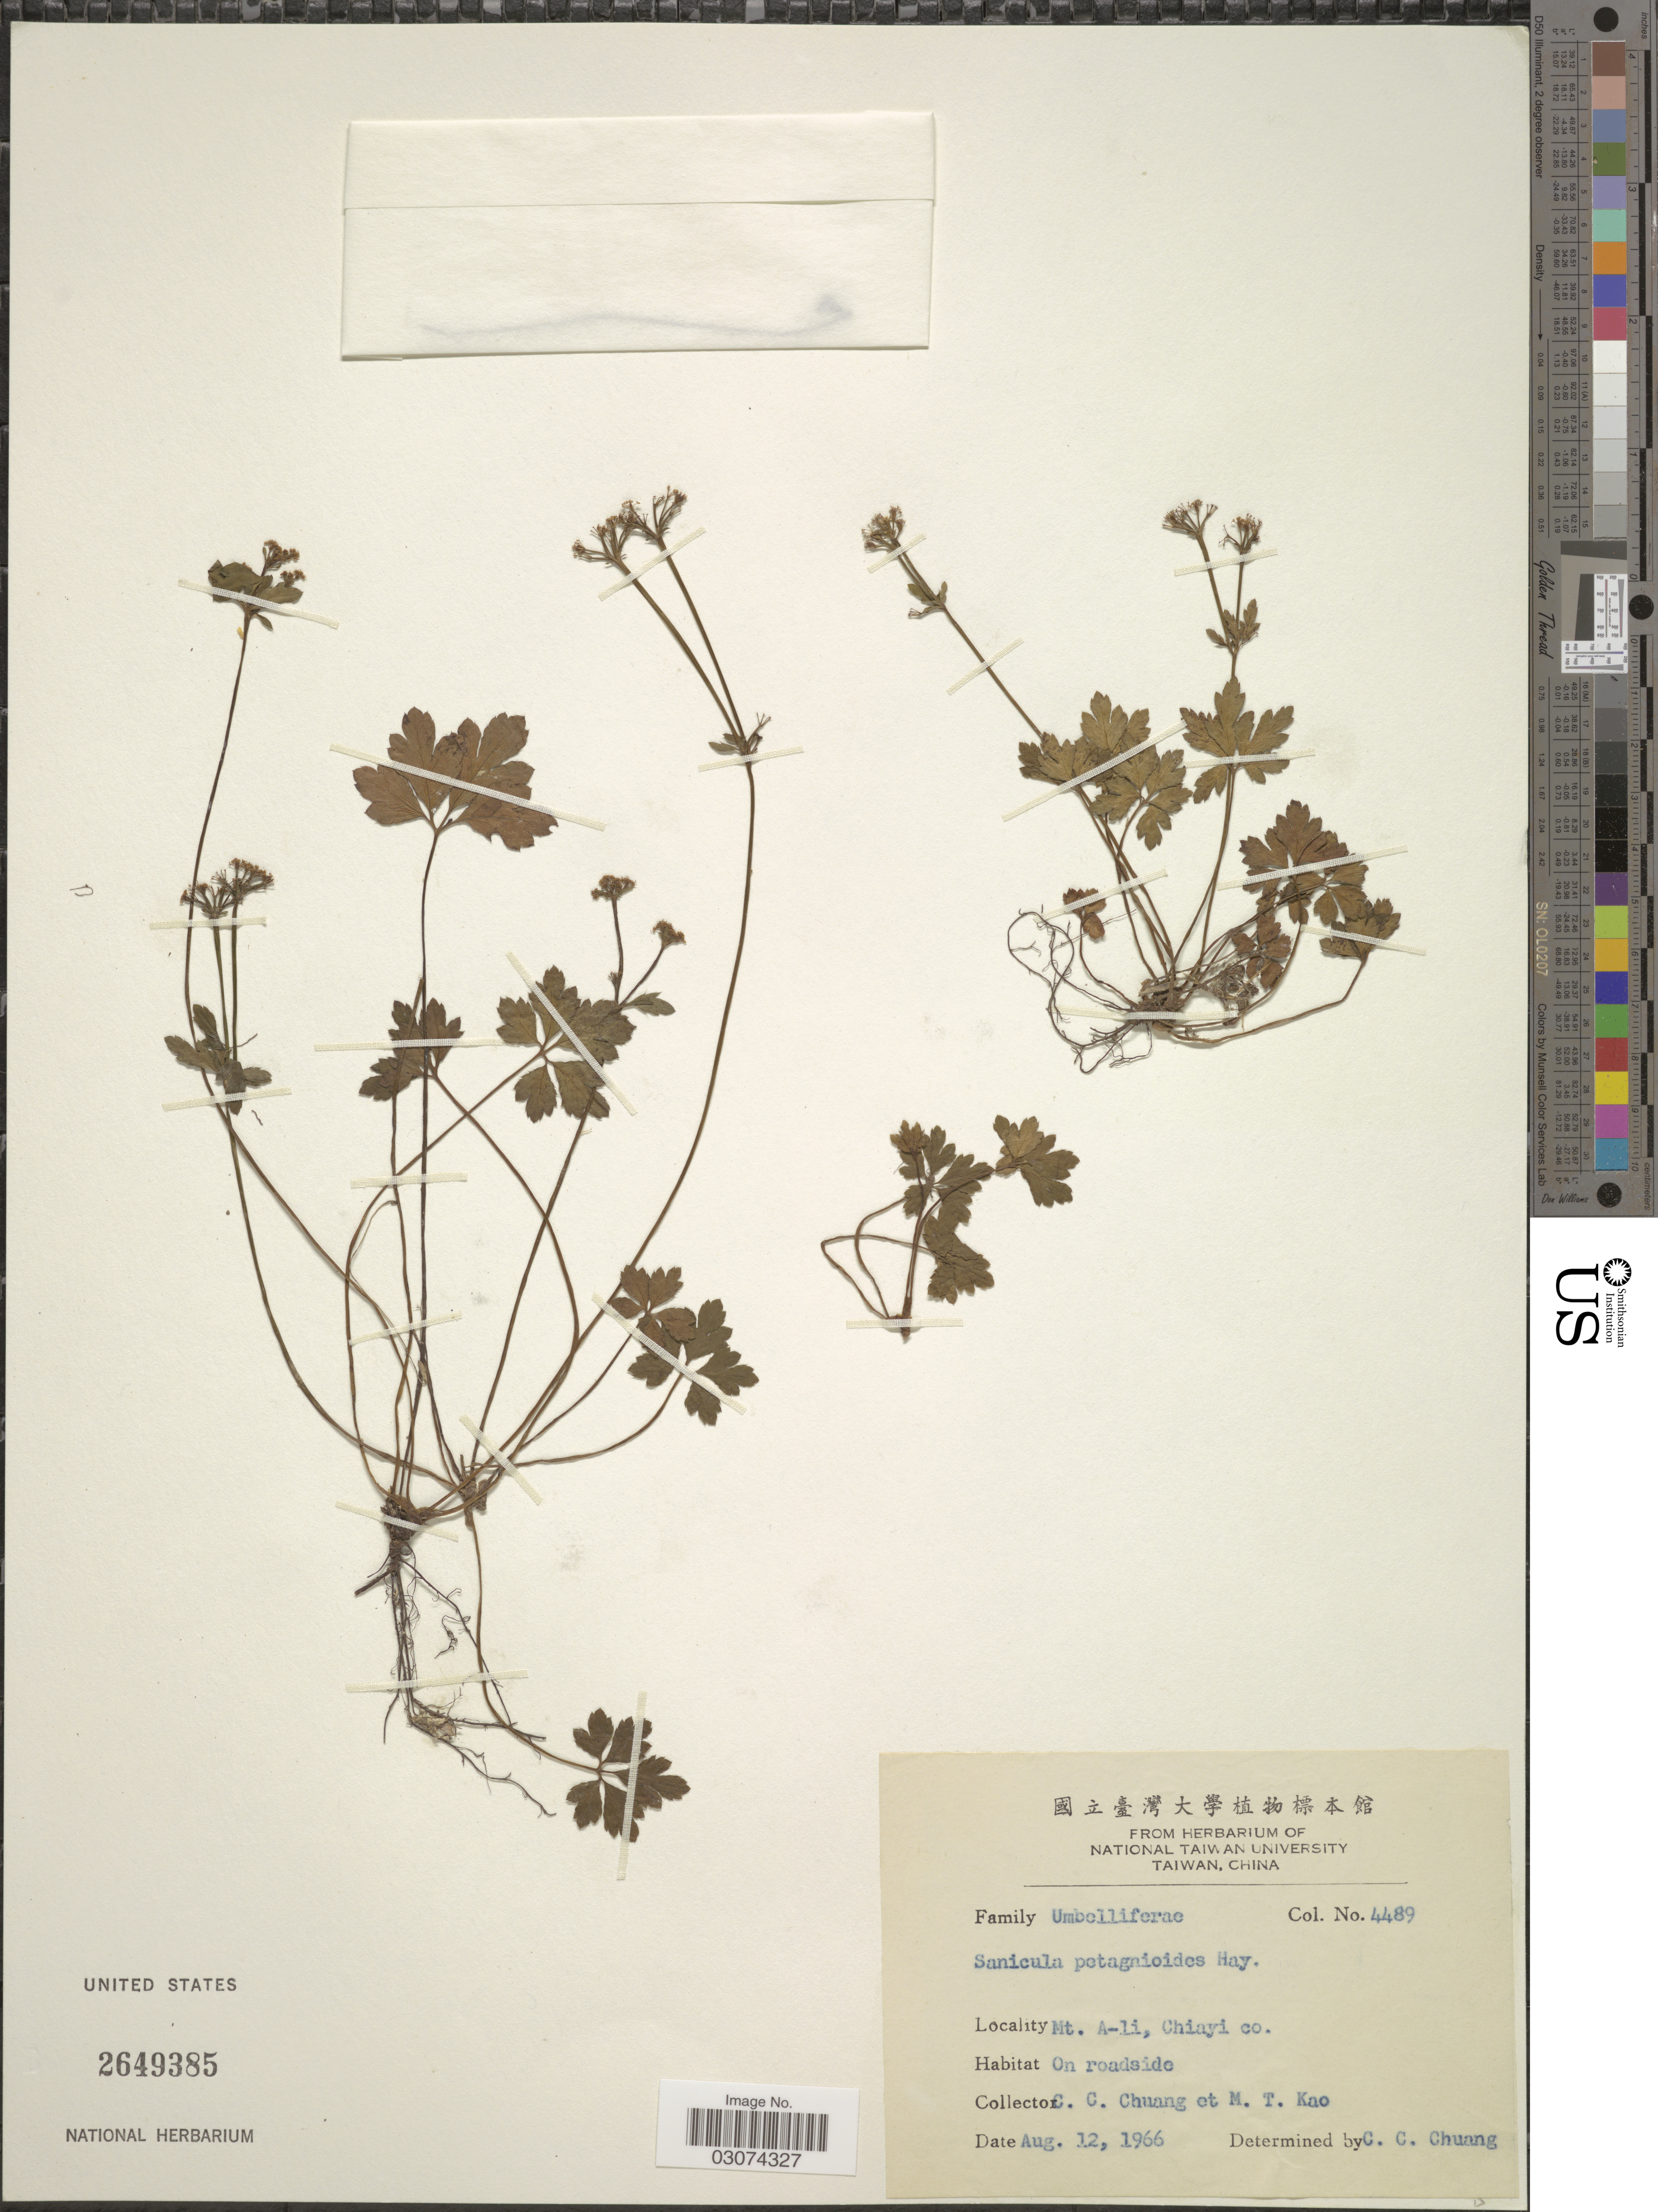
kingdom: Plantae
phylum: Tracheophyta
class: Magnoliopsida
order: Apiales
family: Apiaceae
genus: Sanicula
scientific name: Sanicula petagnioides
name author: Hayata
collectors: C. C. Chuang & M. T. Kao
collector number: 4489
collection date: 1966-08-12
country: Taiwan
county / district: Chiayi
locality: Mt. A-li, Chiayi co.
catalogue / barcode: US 2649385